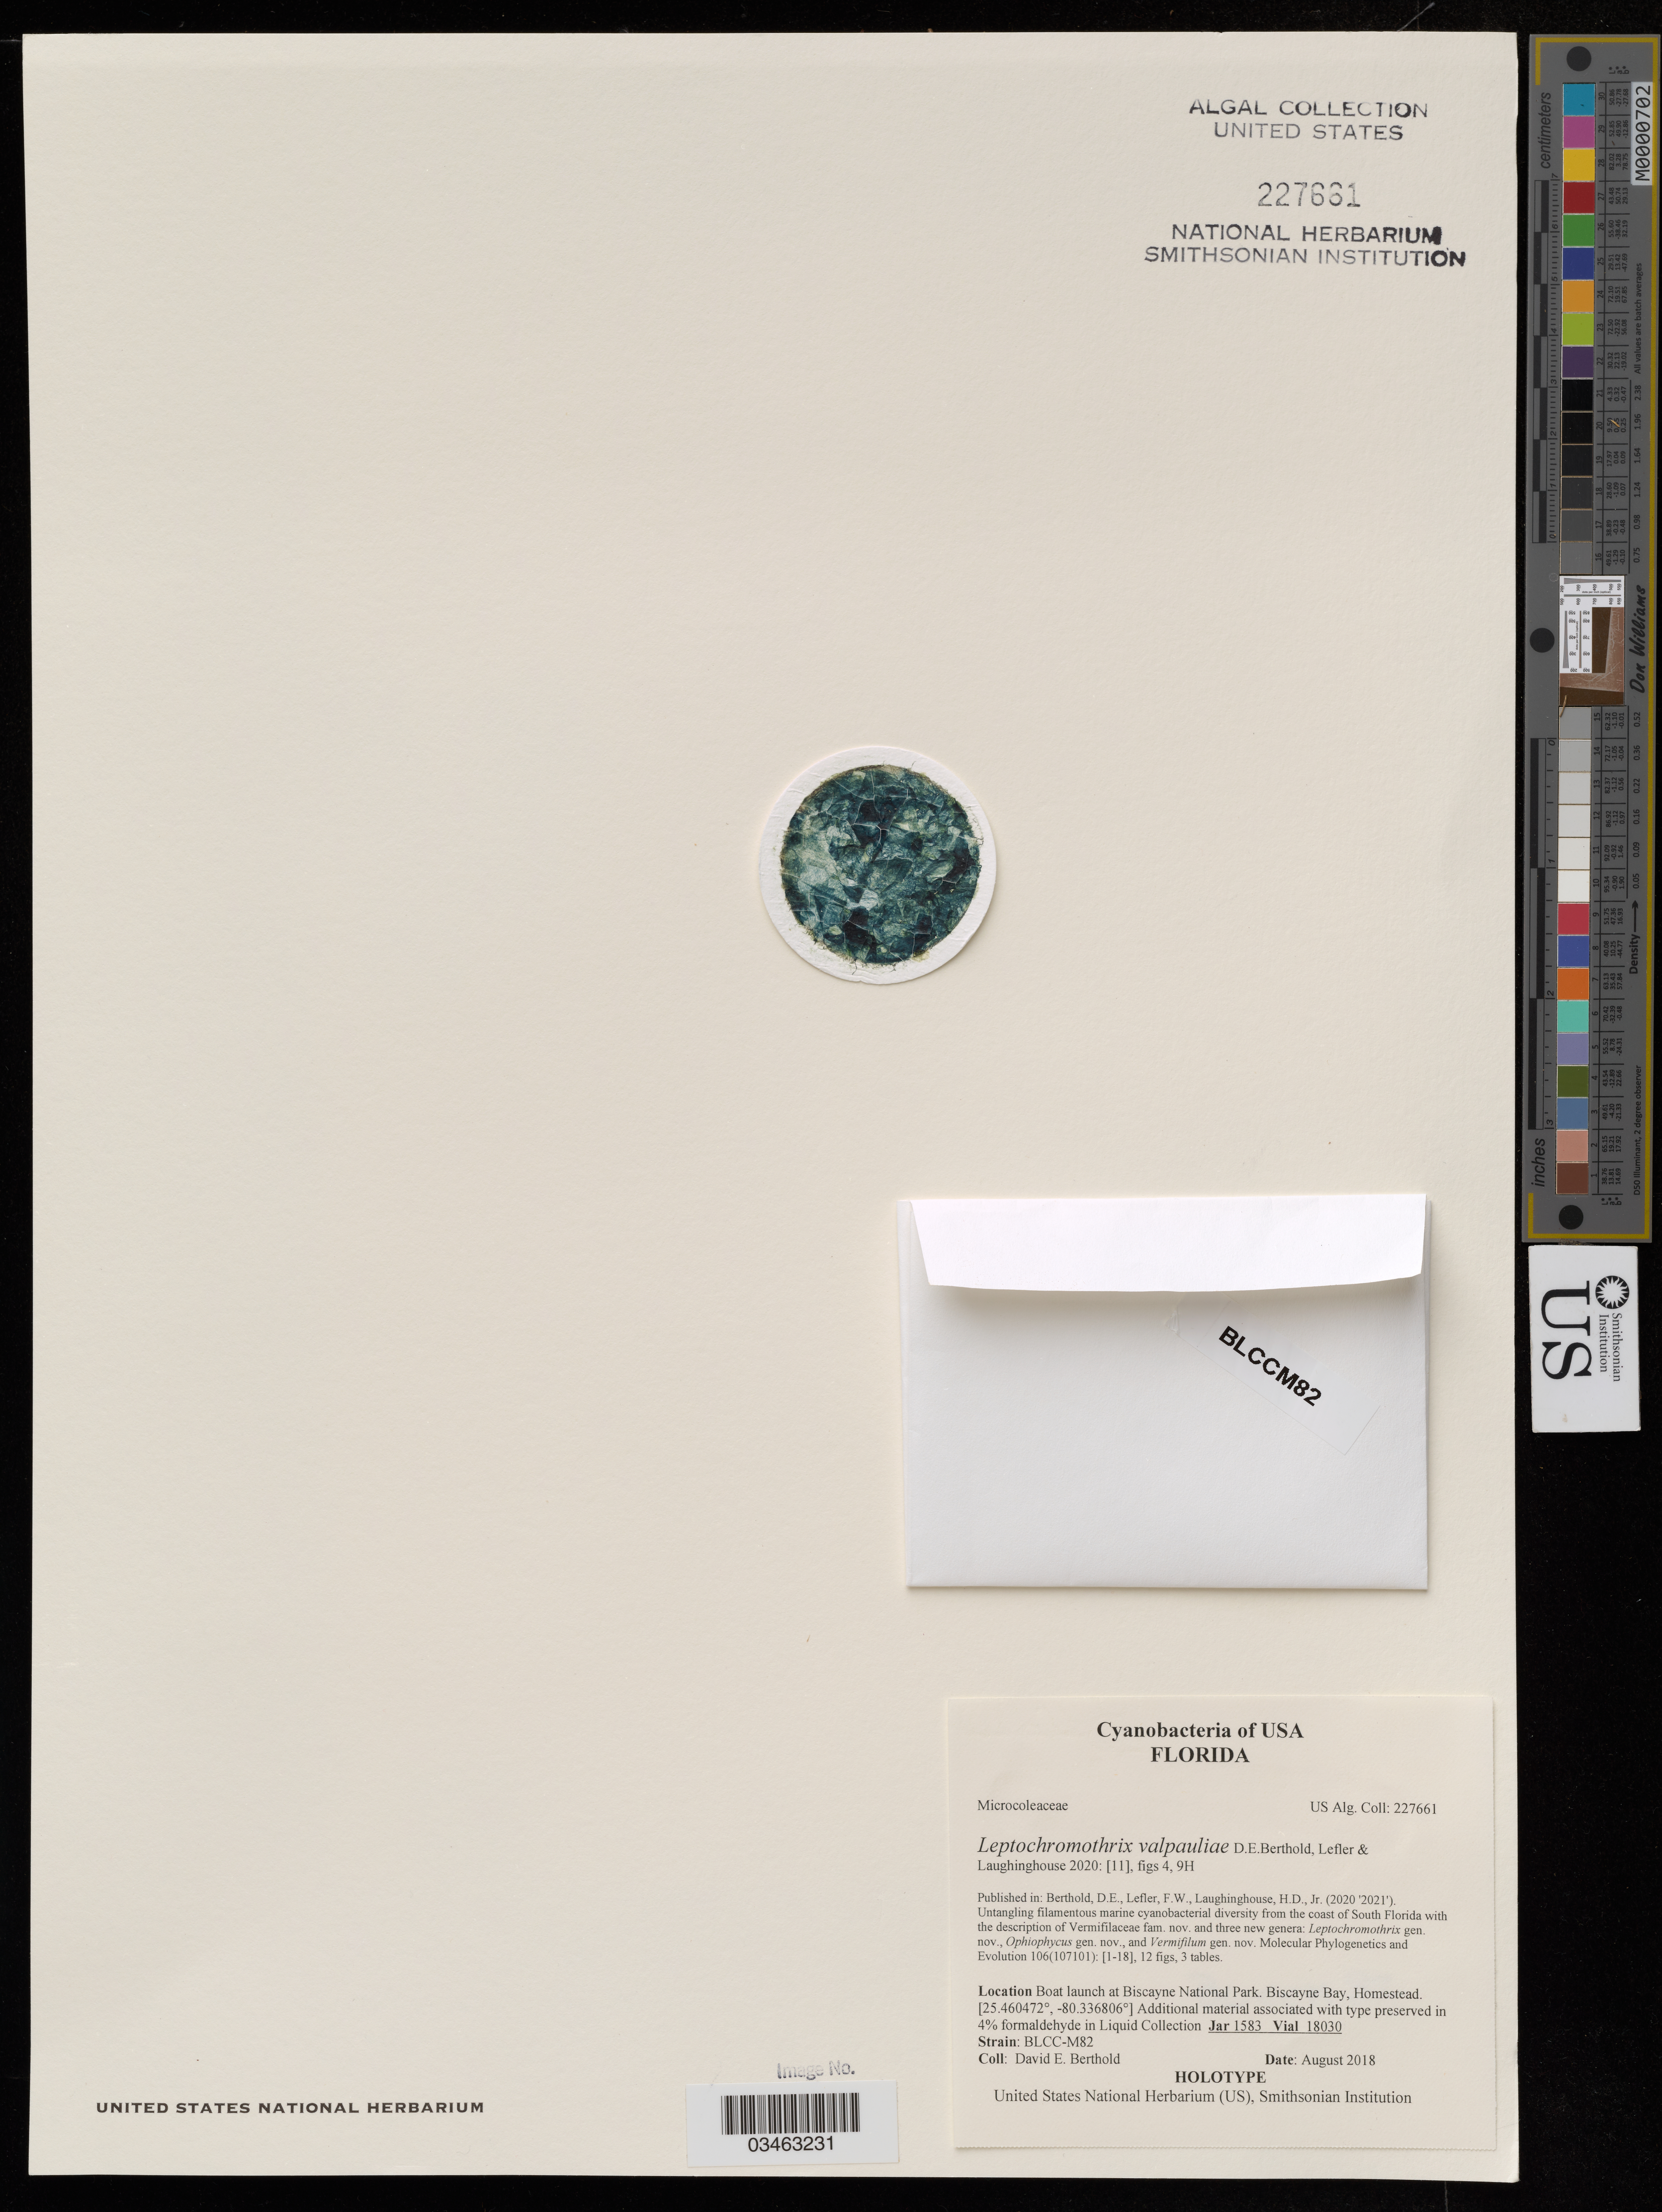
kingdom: Bacteria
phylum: Cyanobacteria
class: Cyanobacteriia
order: Cyanobacteriales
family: Microcoleaceae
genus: Leptochromothrix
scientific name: Leptochromothrix valpauliae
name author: D.E. Berthold et al.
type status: Holotype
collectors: D. Berthold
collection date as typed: August 2018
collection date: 2018-08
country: United States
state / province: Florida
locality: Boat launch in Biscayne National Park, Biscayne Bay, Homestead.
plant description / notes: Strain BLCC-M82.; Additional material associated with type preserved in 4% formaldehyde in Liquid Collection.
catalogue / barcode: US 227661